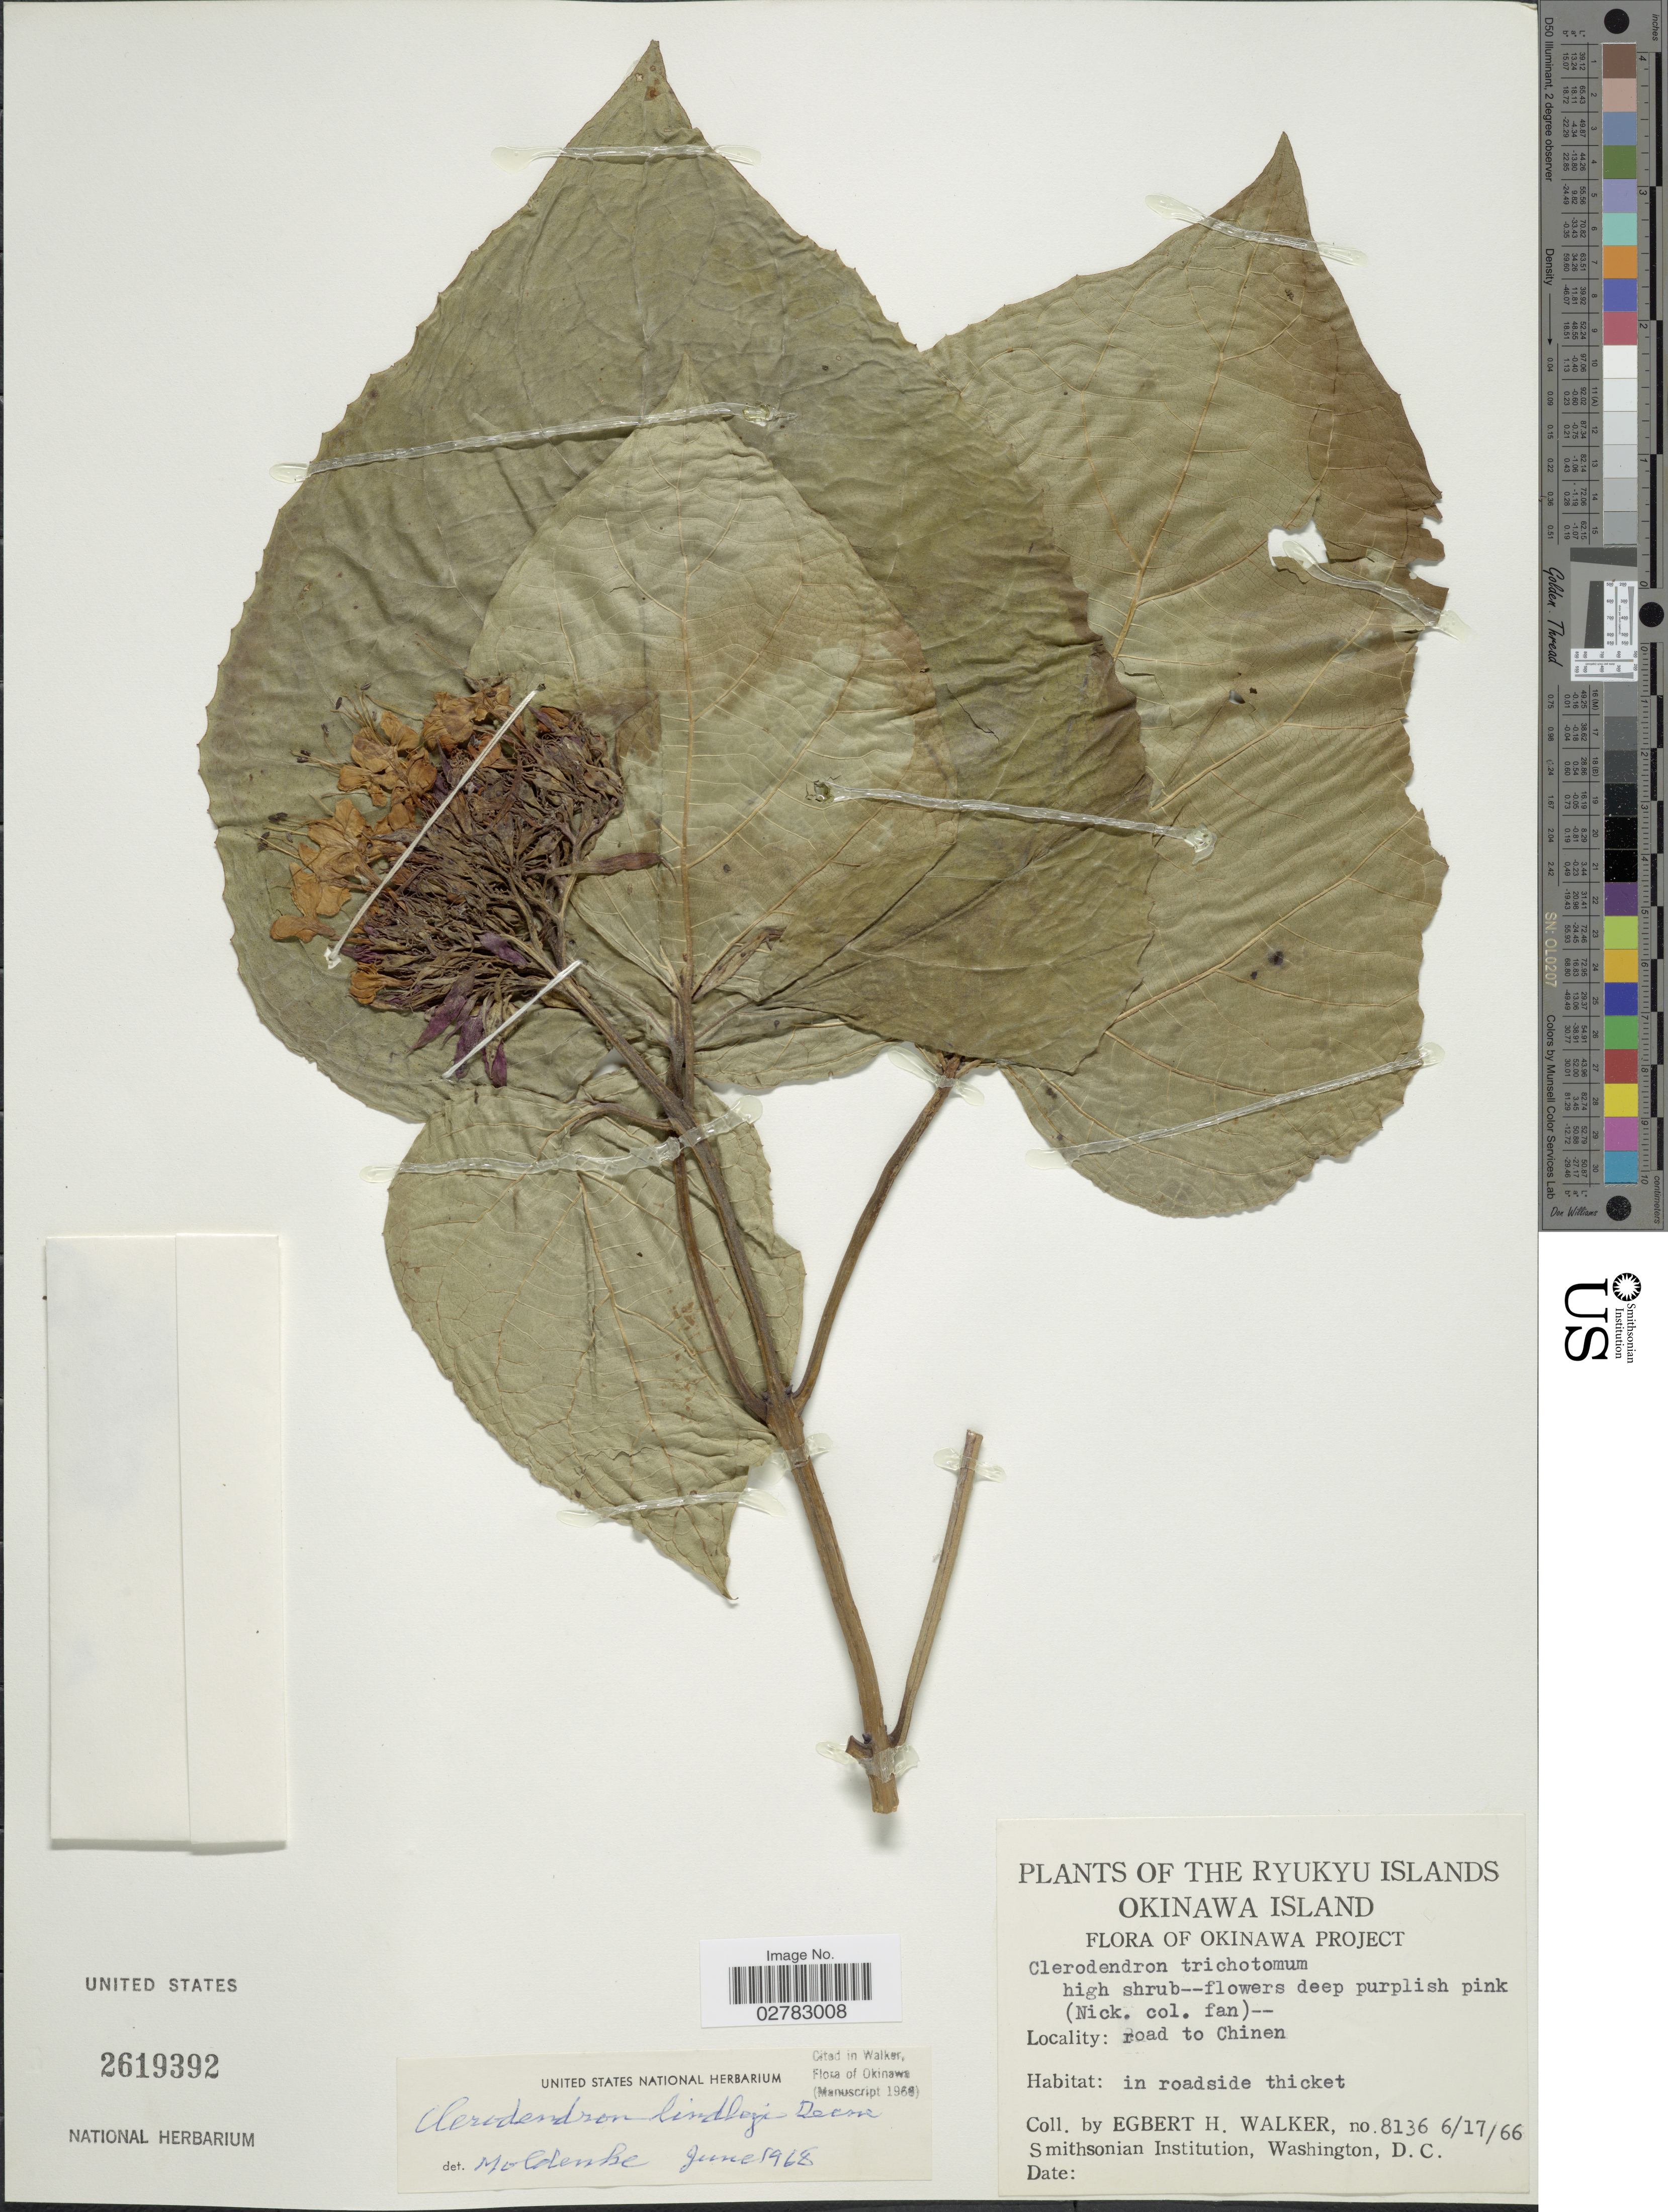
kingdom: Plantae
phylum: Tracheophyta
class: Magnoliopsida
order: Lamiales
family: Lamiaceae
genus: Clerodendrum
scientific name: Clerodendrum lindleyi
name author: Decne. ex Planch.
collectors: E. H. Walker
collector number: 8136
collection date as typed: Transcribed d/m/y: 17/6/66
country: Japan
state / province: Okinawa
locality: Ryukyu Islands. Okinawa Island. Okinawa Project. Road to Chinen.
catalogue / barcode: US 2619392